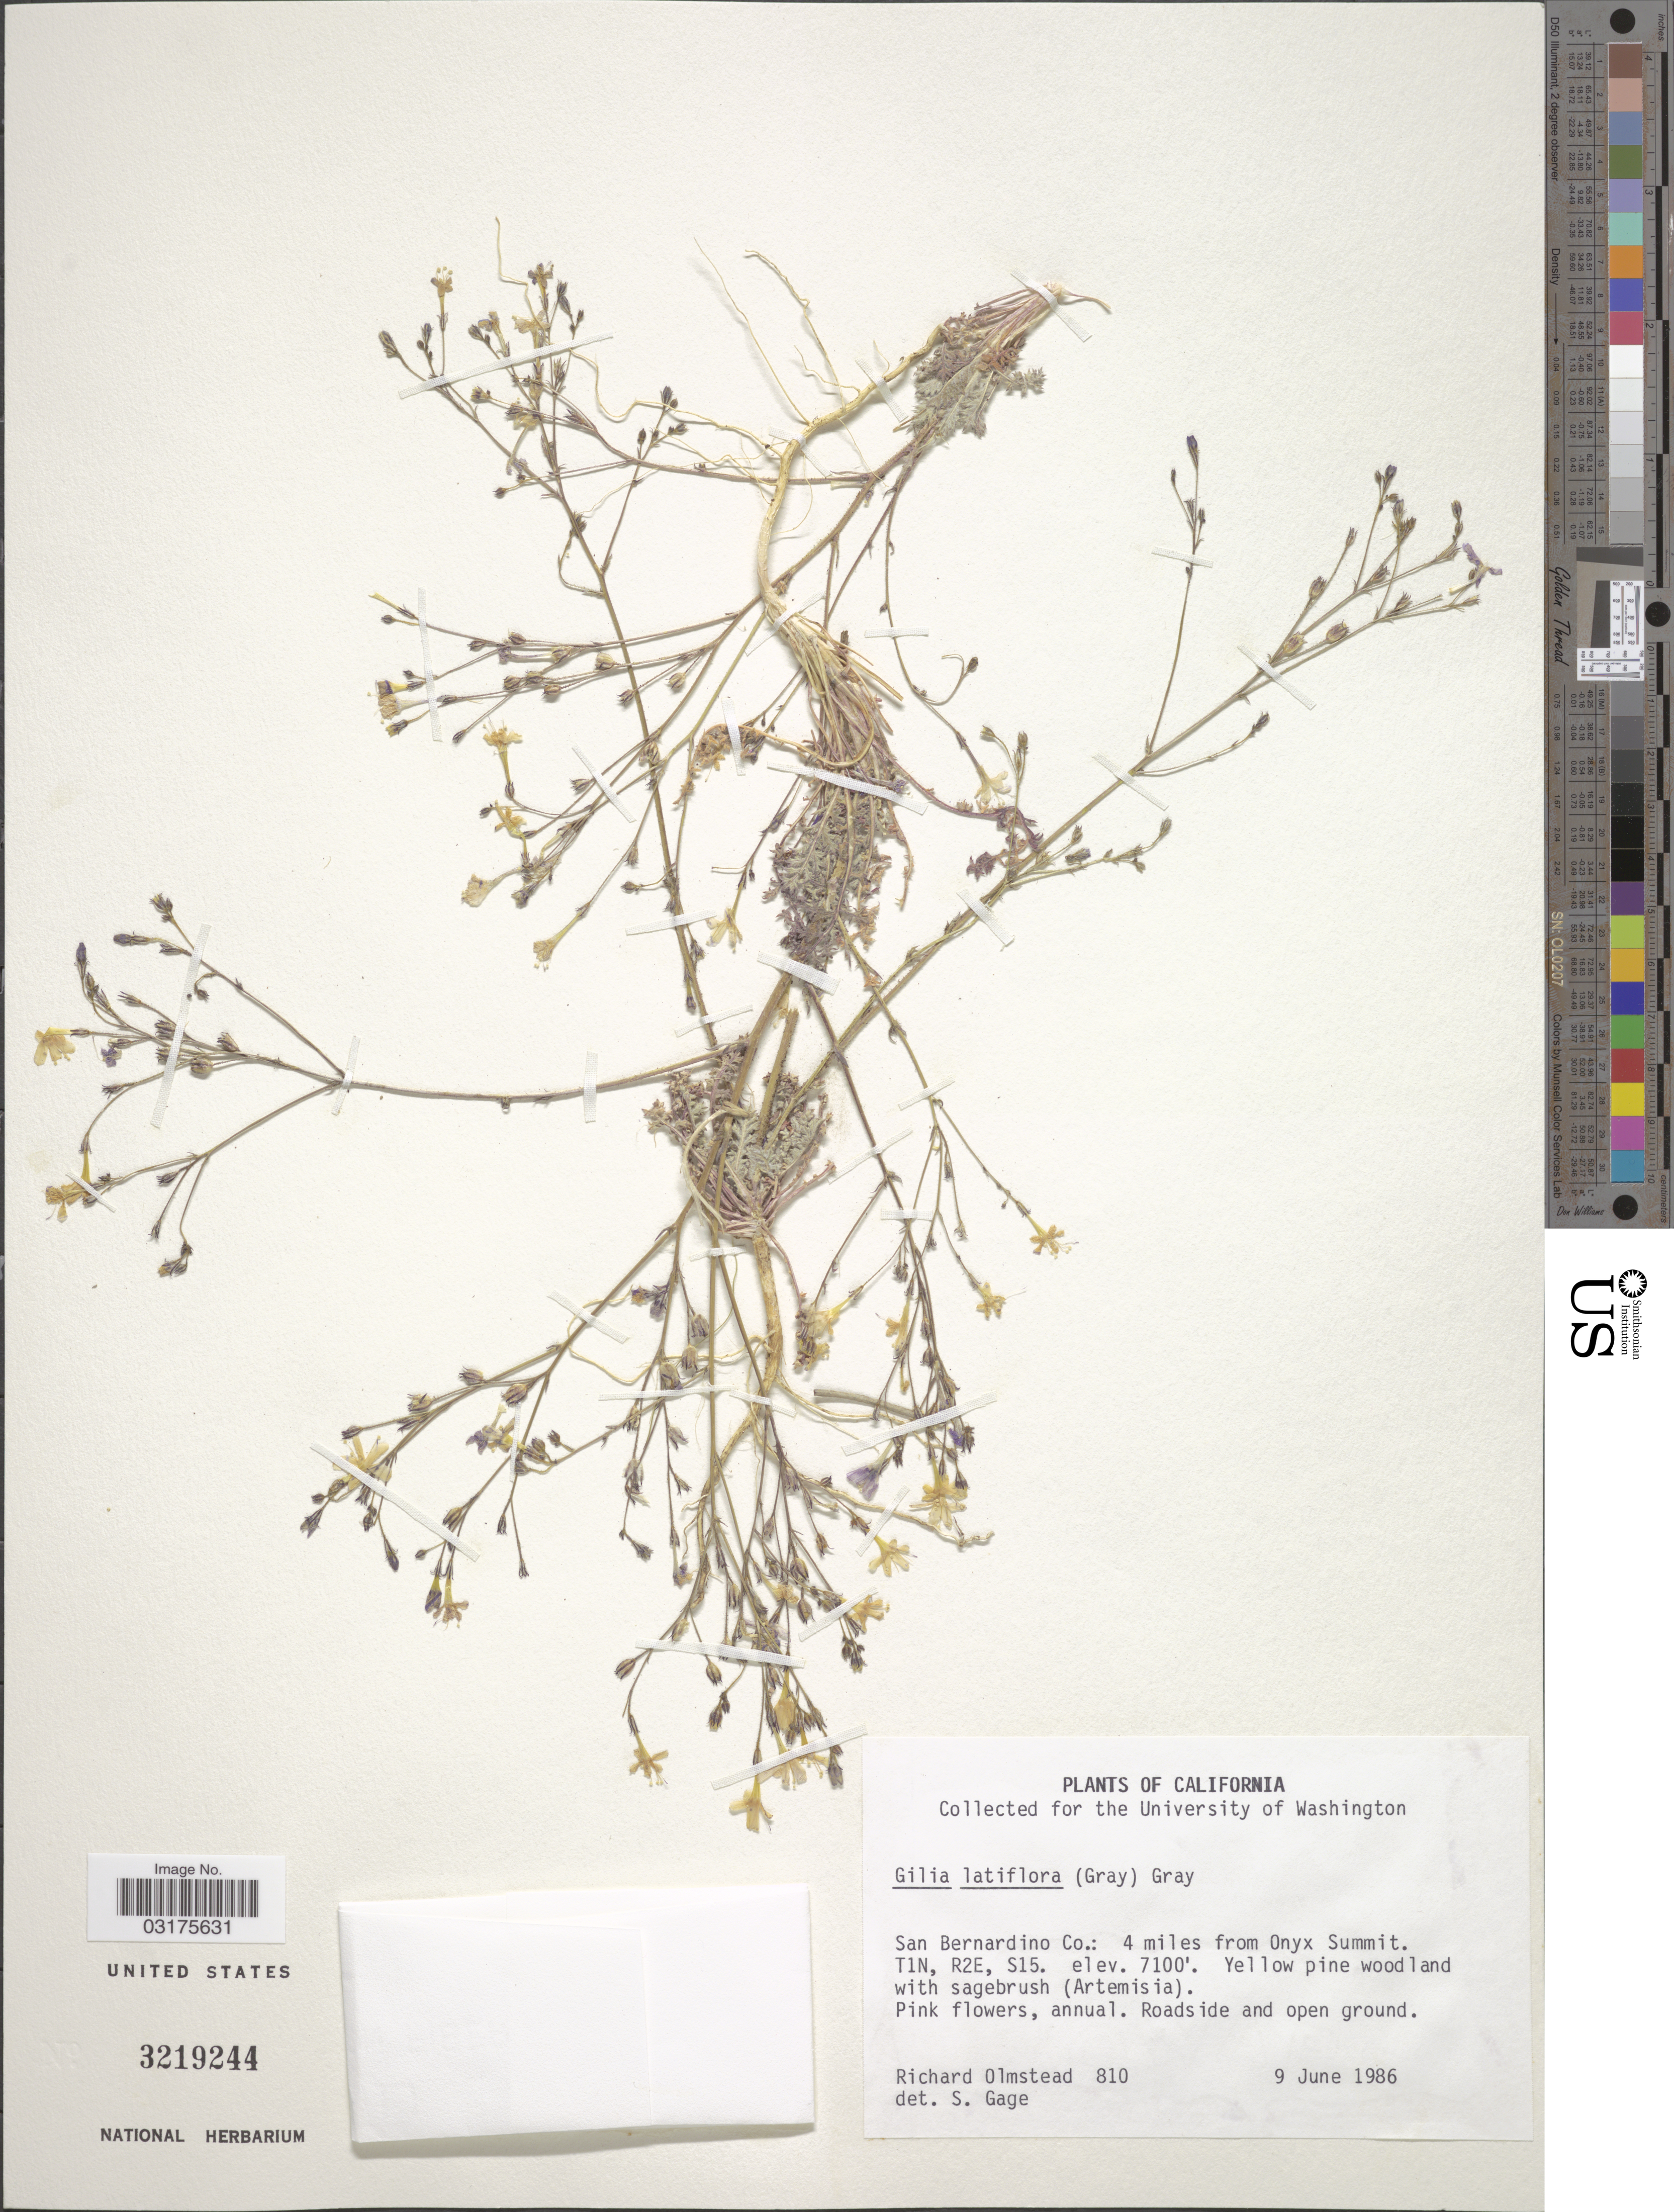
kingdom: Plantae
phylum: Tracheophyta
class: Magnoliopsida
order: Ericales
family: Polemoniaceae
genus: Gilia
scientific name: Gilia latiflora subsp. davyi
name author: (Milliken) A.D. Grant & V.E. Grant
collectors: R. Olmstead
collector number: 810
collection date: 1986-06-09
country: United States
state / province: California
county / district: San Bernardino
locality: San Bernardino Co.: 4 miles from Onyx Summit. T1N, R2E, S15.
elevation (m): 2164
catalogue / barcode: US 3219244